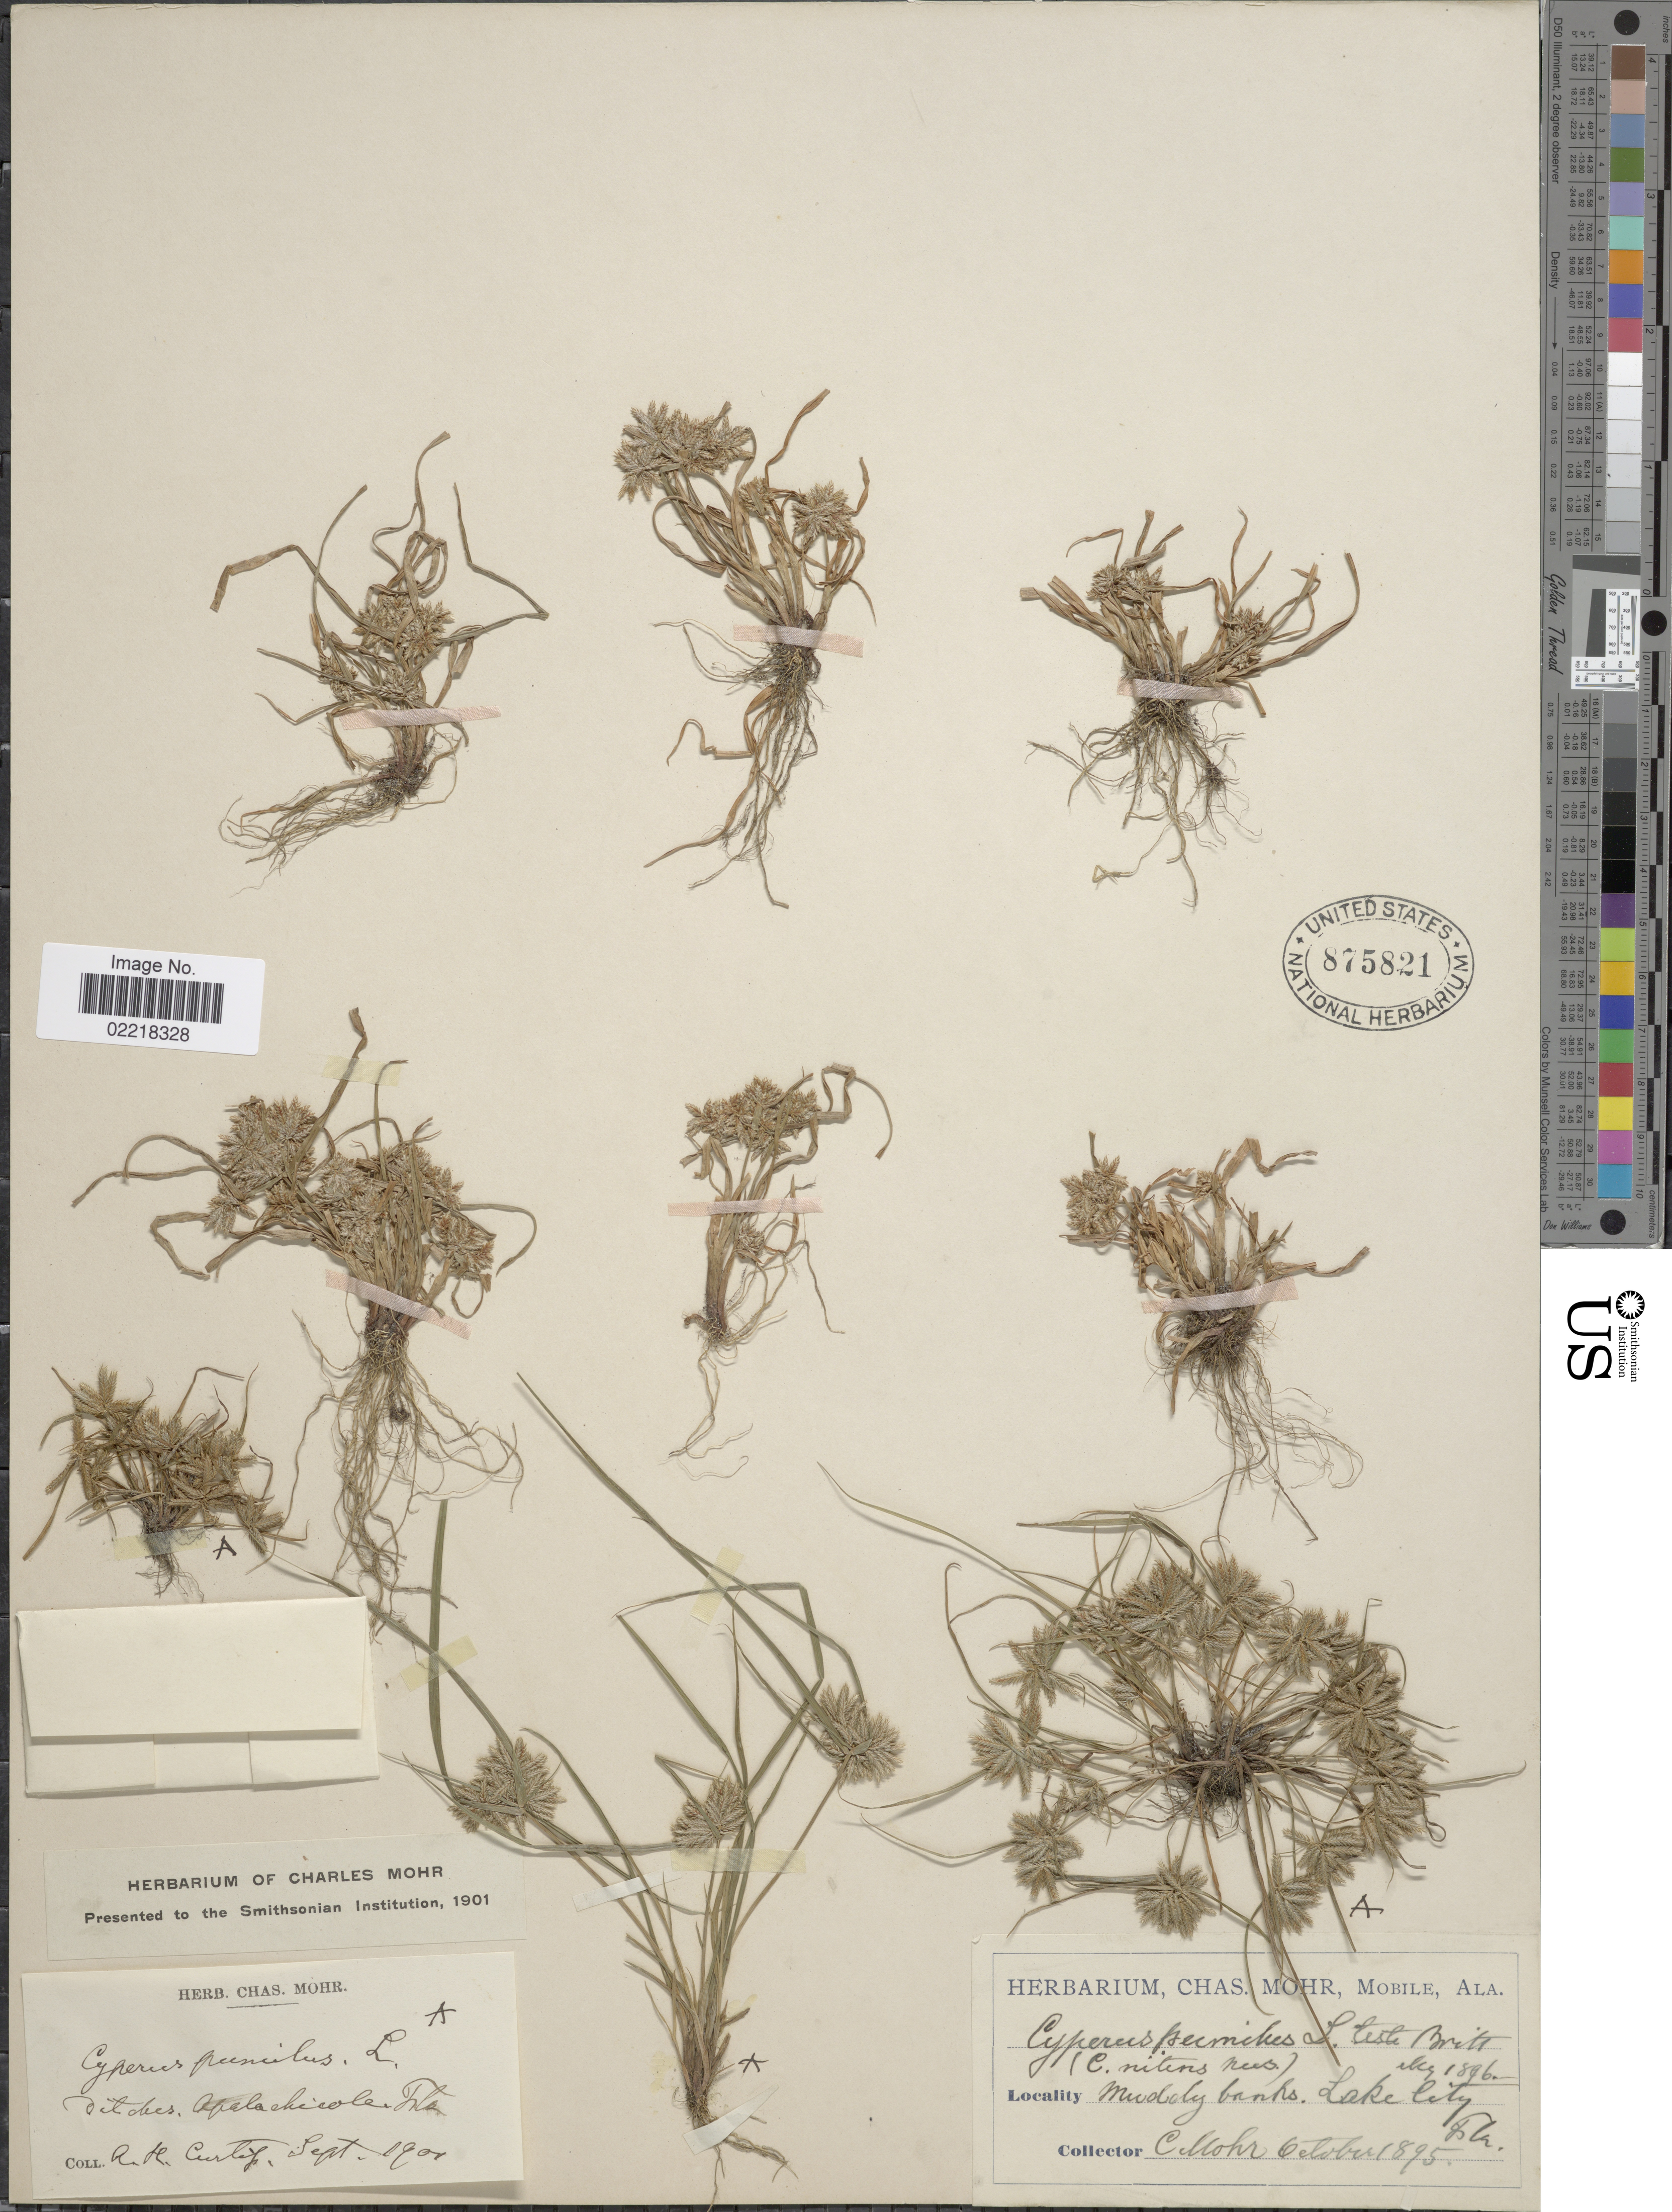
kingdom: Plantae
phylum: Tracheophyta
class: Liliopsida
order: Poales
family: Cyperaceae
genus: Cyperus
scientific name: Cyperus pumilus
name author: L.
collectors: A. H. Curtiss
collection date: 1901-09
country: United States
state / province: Florida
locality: Apalachicola, Fla.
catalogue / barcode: US 875821